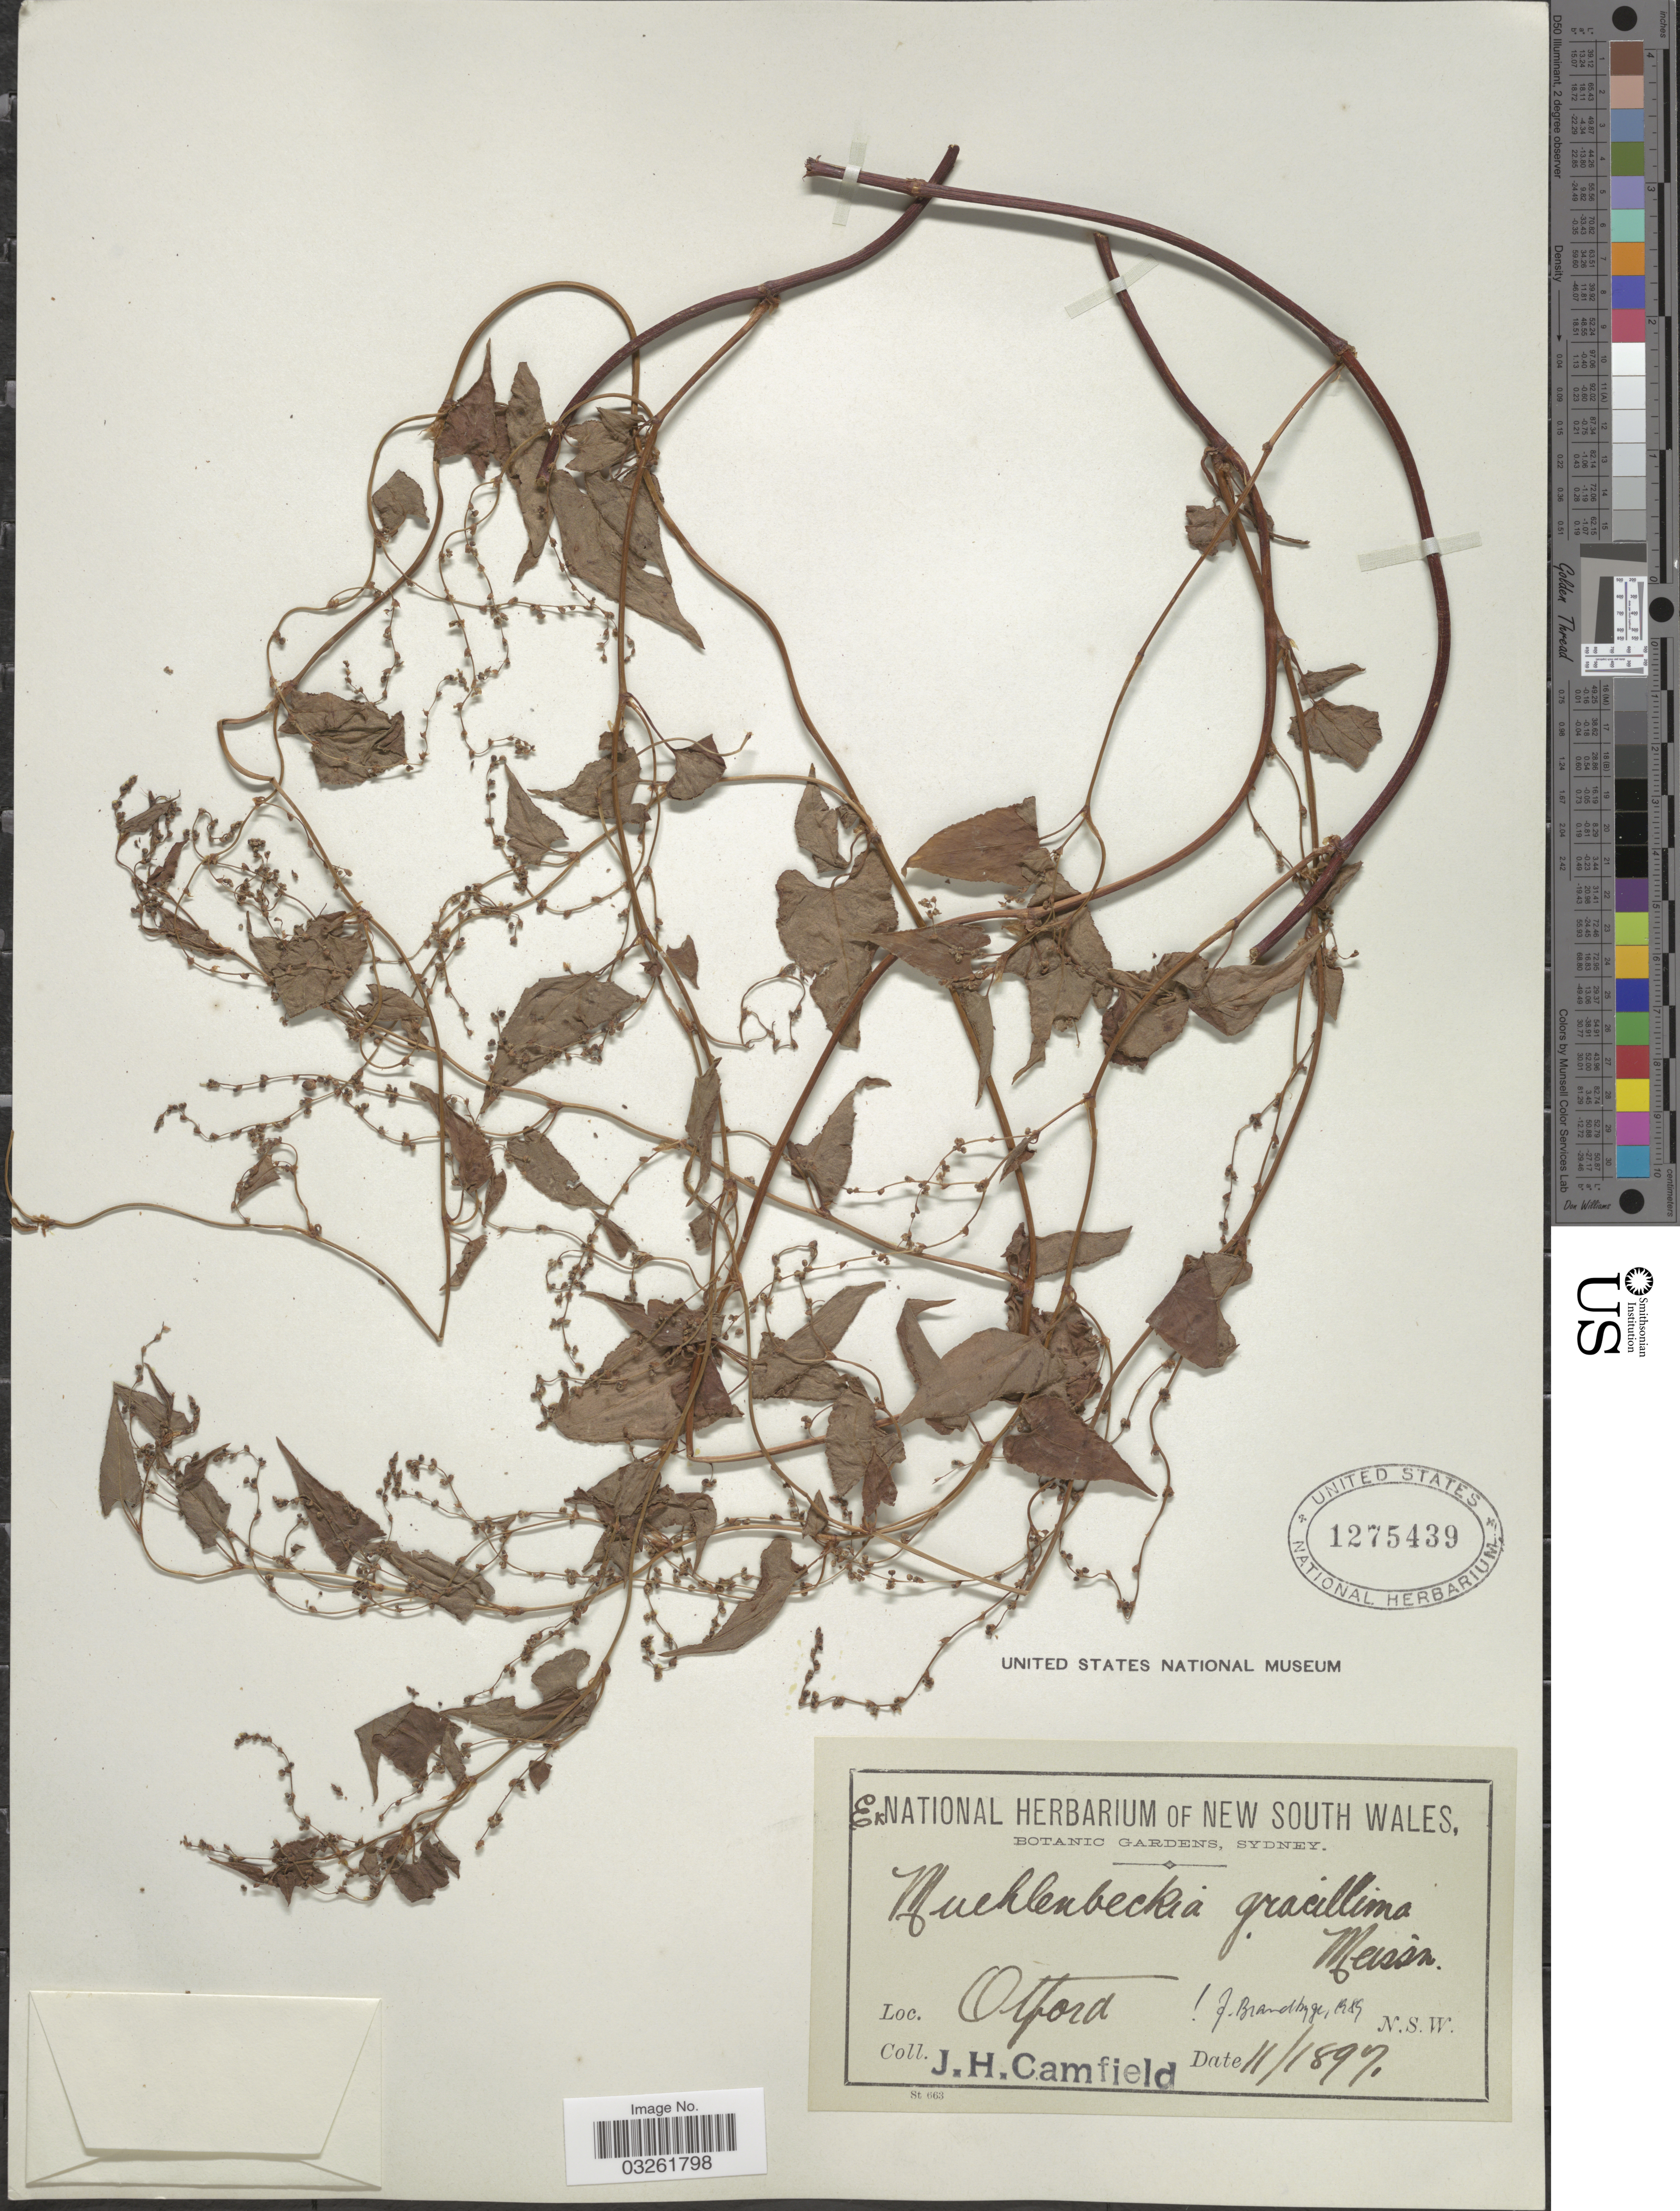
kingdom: Plantae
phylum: Tracheophyta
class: Magnoliopsida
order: Caryophyllales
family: Polygonaceae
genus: Muehlenbeckia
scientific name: Muehlenbeckia gracillima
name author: Meisn.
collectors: J. Camfield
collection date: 1897-11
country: Australia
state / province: New South Wales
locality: Otford.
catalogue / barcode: US 1275439